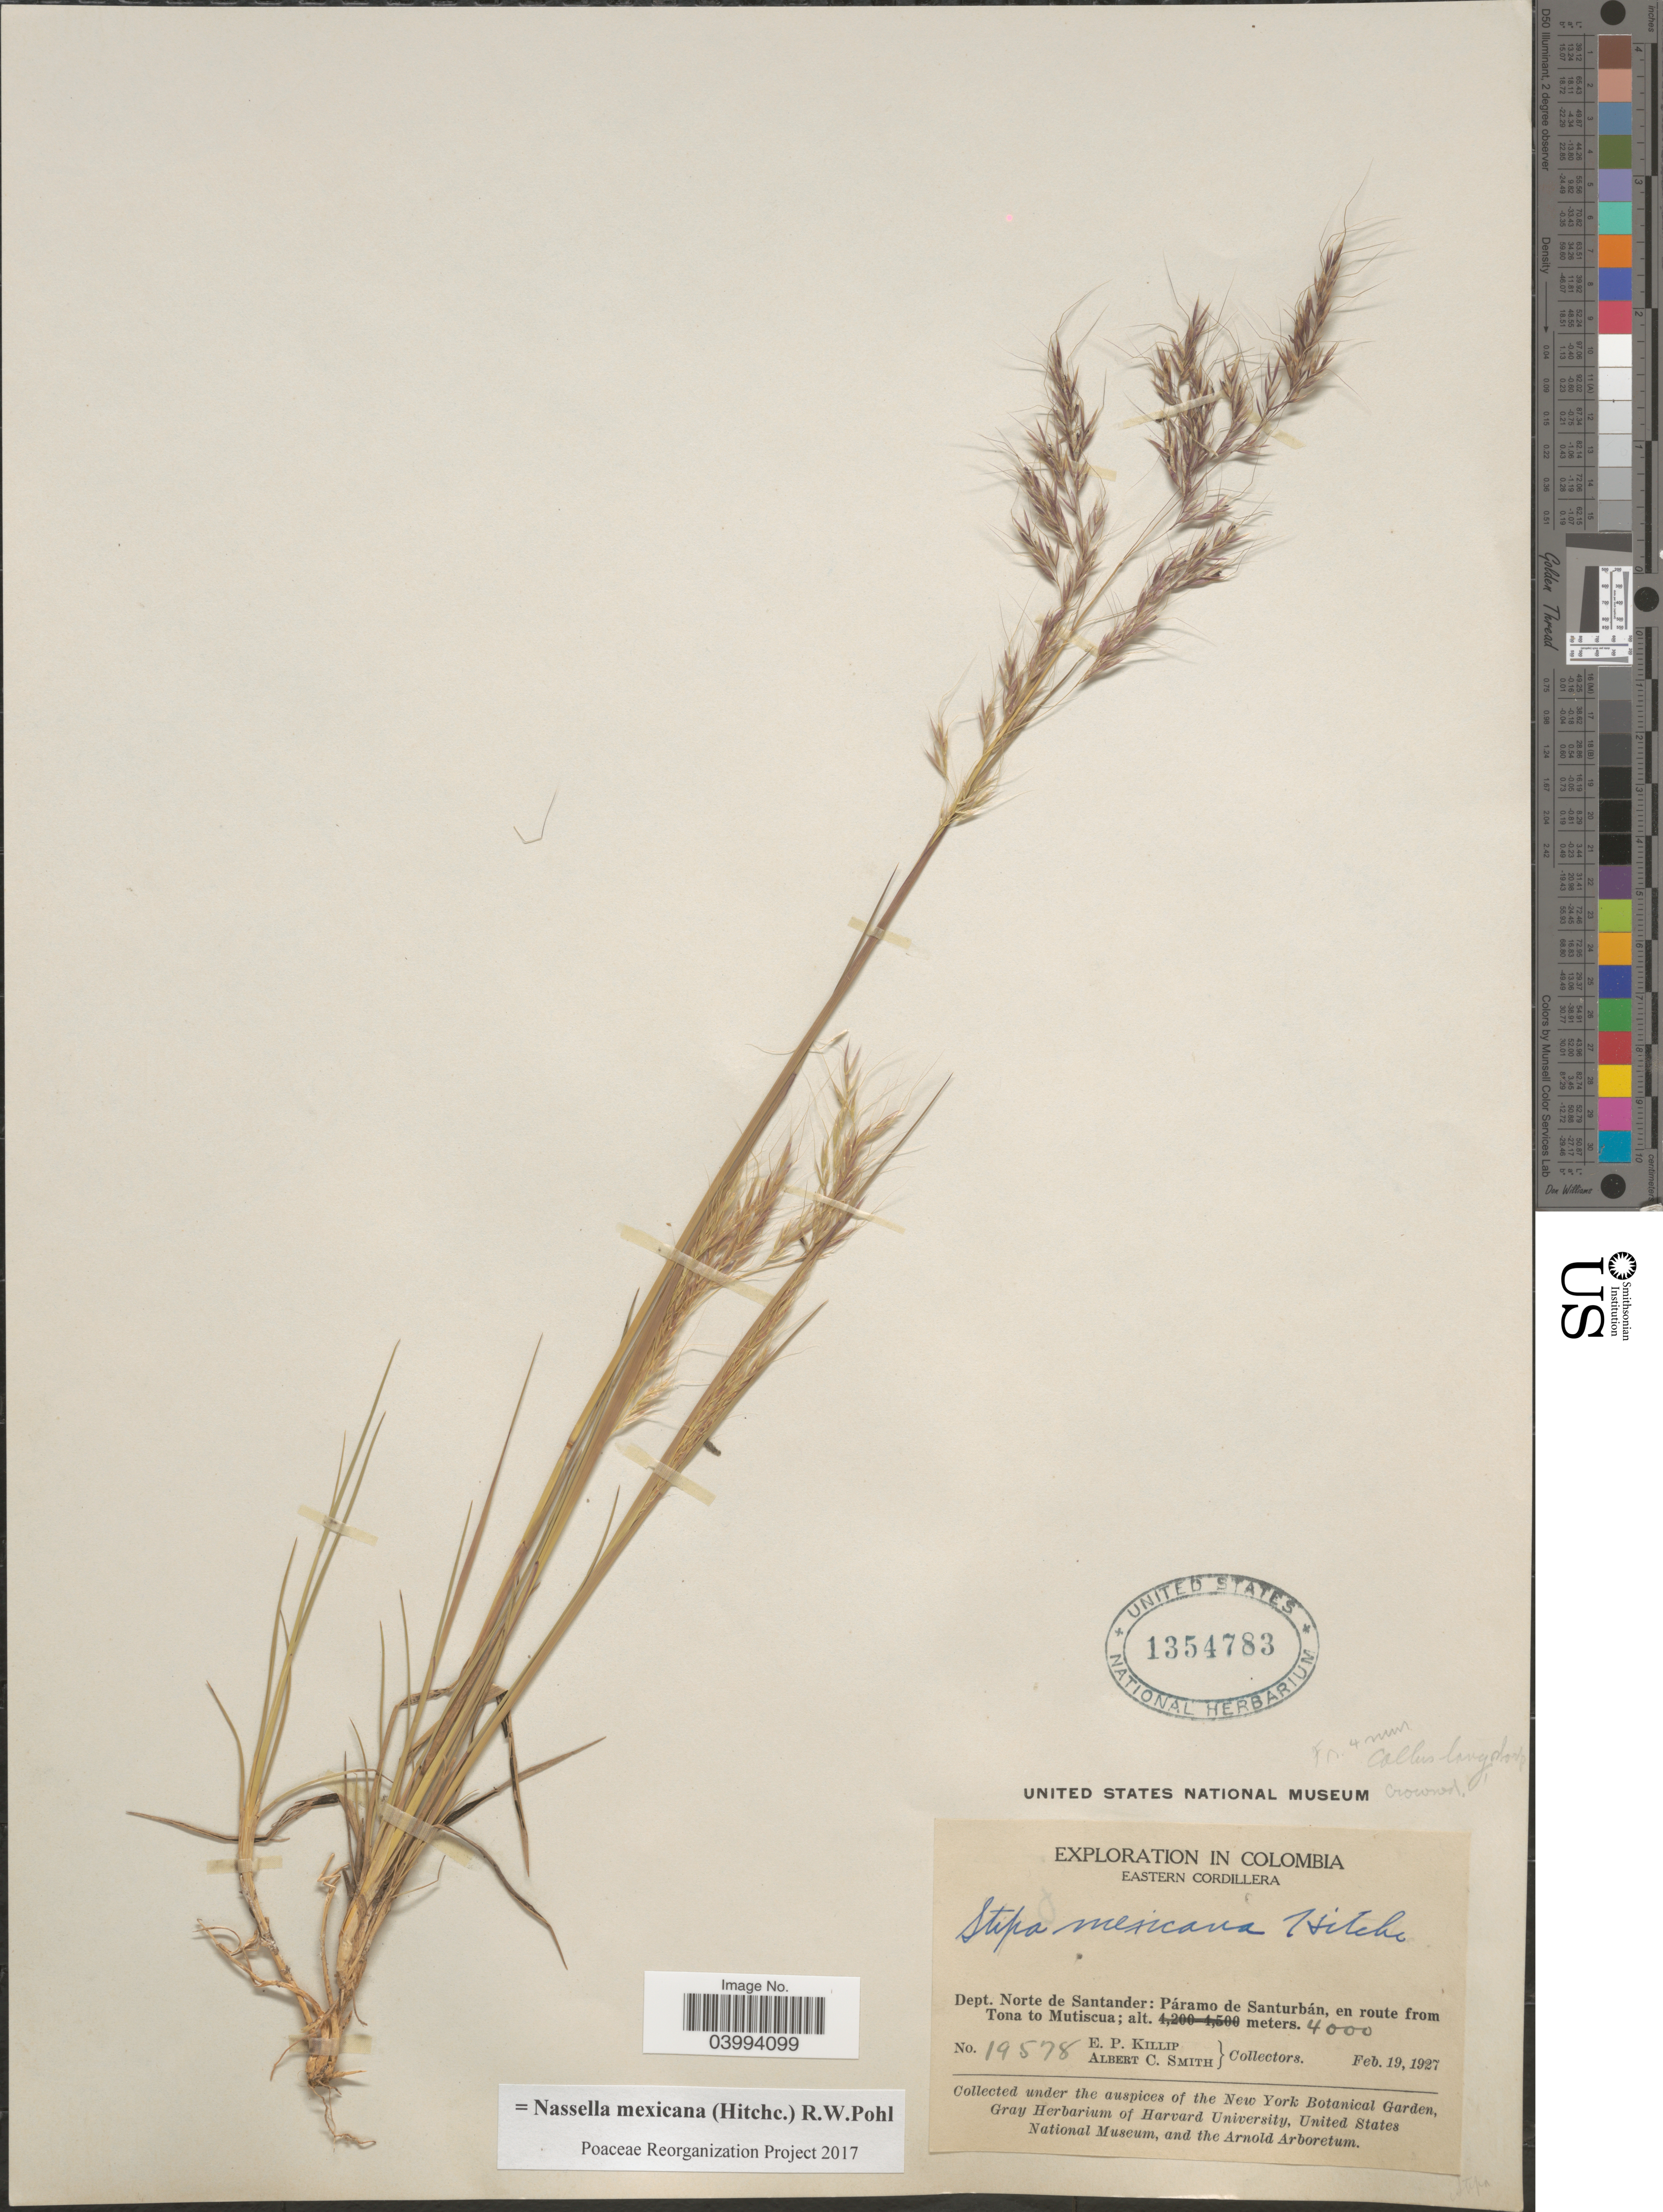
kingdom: Plantae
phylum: Tracheophyta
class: Liliopsida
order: Poales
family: Poaceae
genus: Nassella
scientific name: Nassella mexicana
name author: (Hitchc.) R.W. Pohl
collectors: E. P. Killip & A. C. Smith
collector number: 19578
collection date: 1927-02-19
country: Colombia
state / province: Norte de Santander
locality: Eastern Cordillera. Dept. Norte de Santander: Páramo de Santurbán, en route from Tona to Mutiscua.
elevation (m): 4000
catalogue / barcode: US 1354783